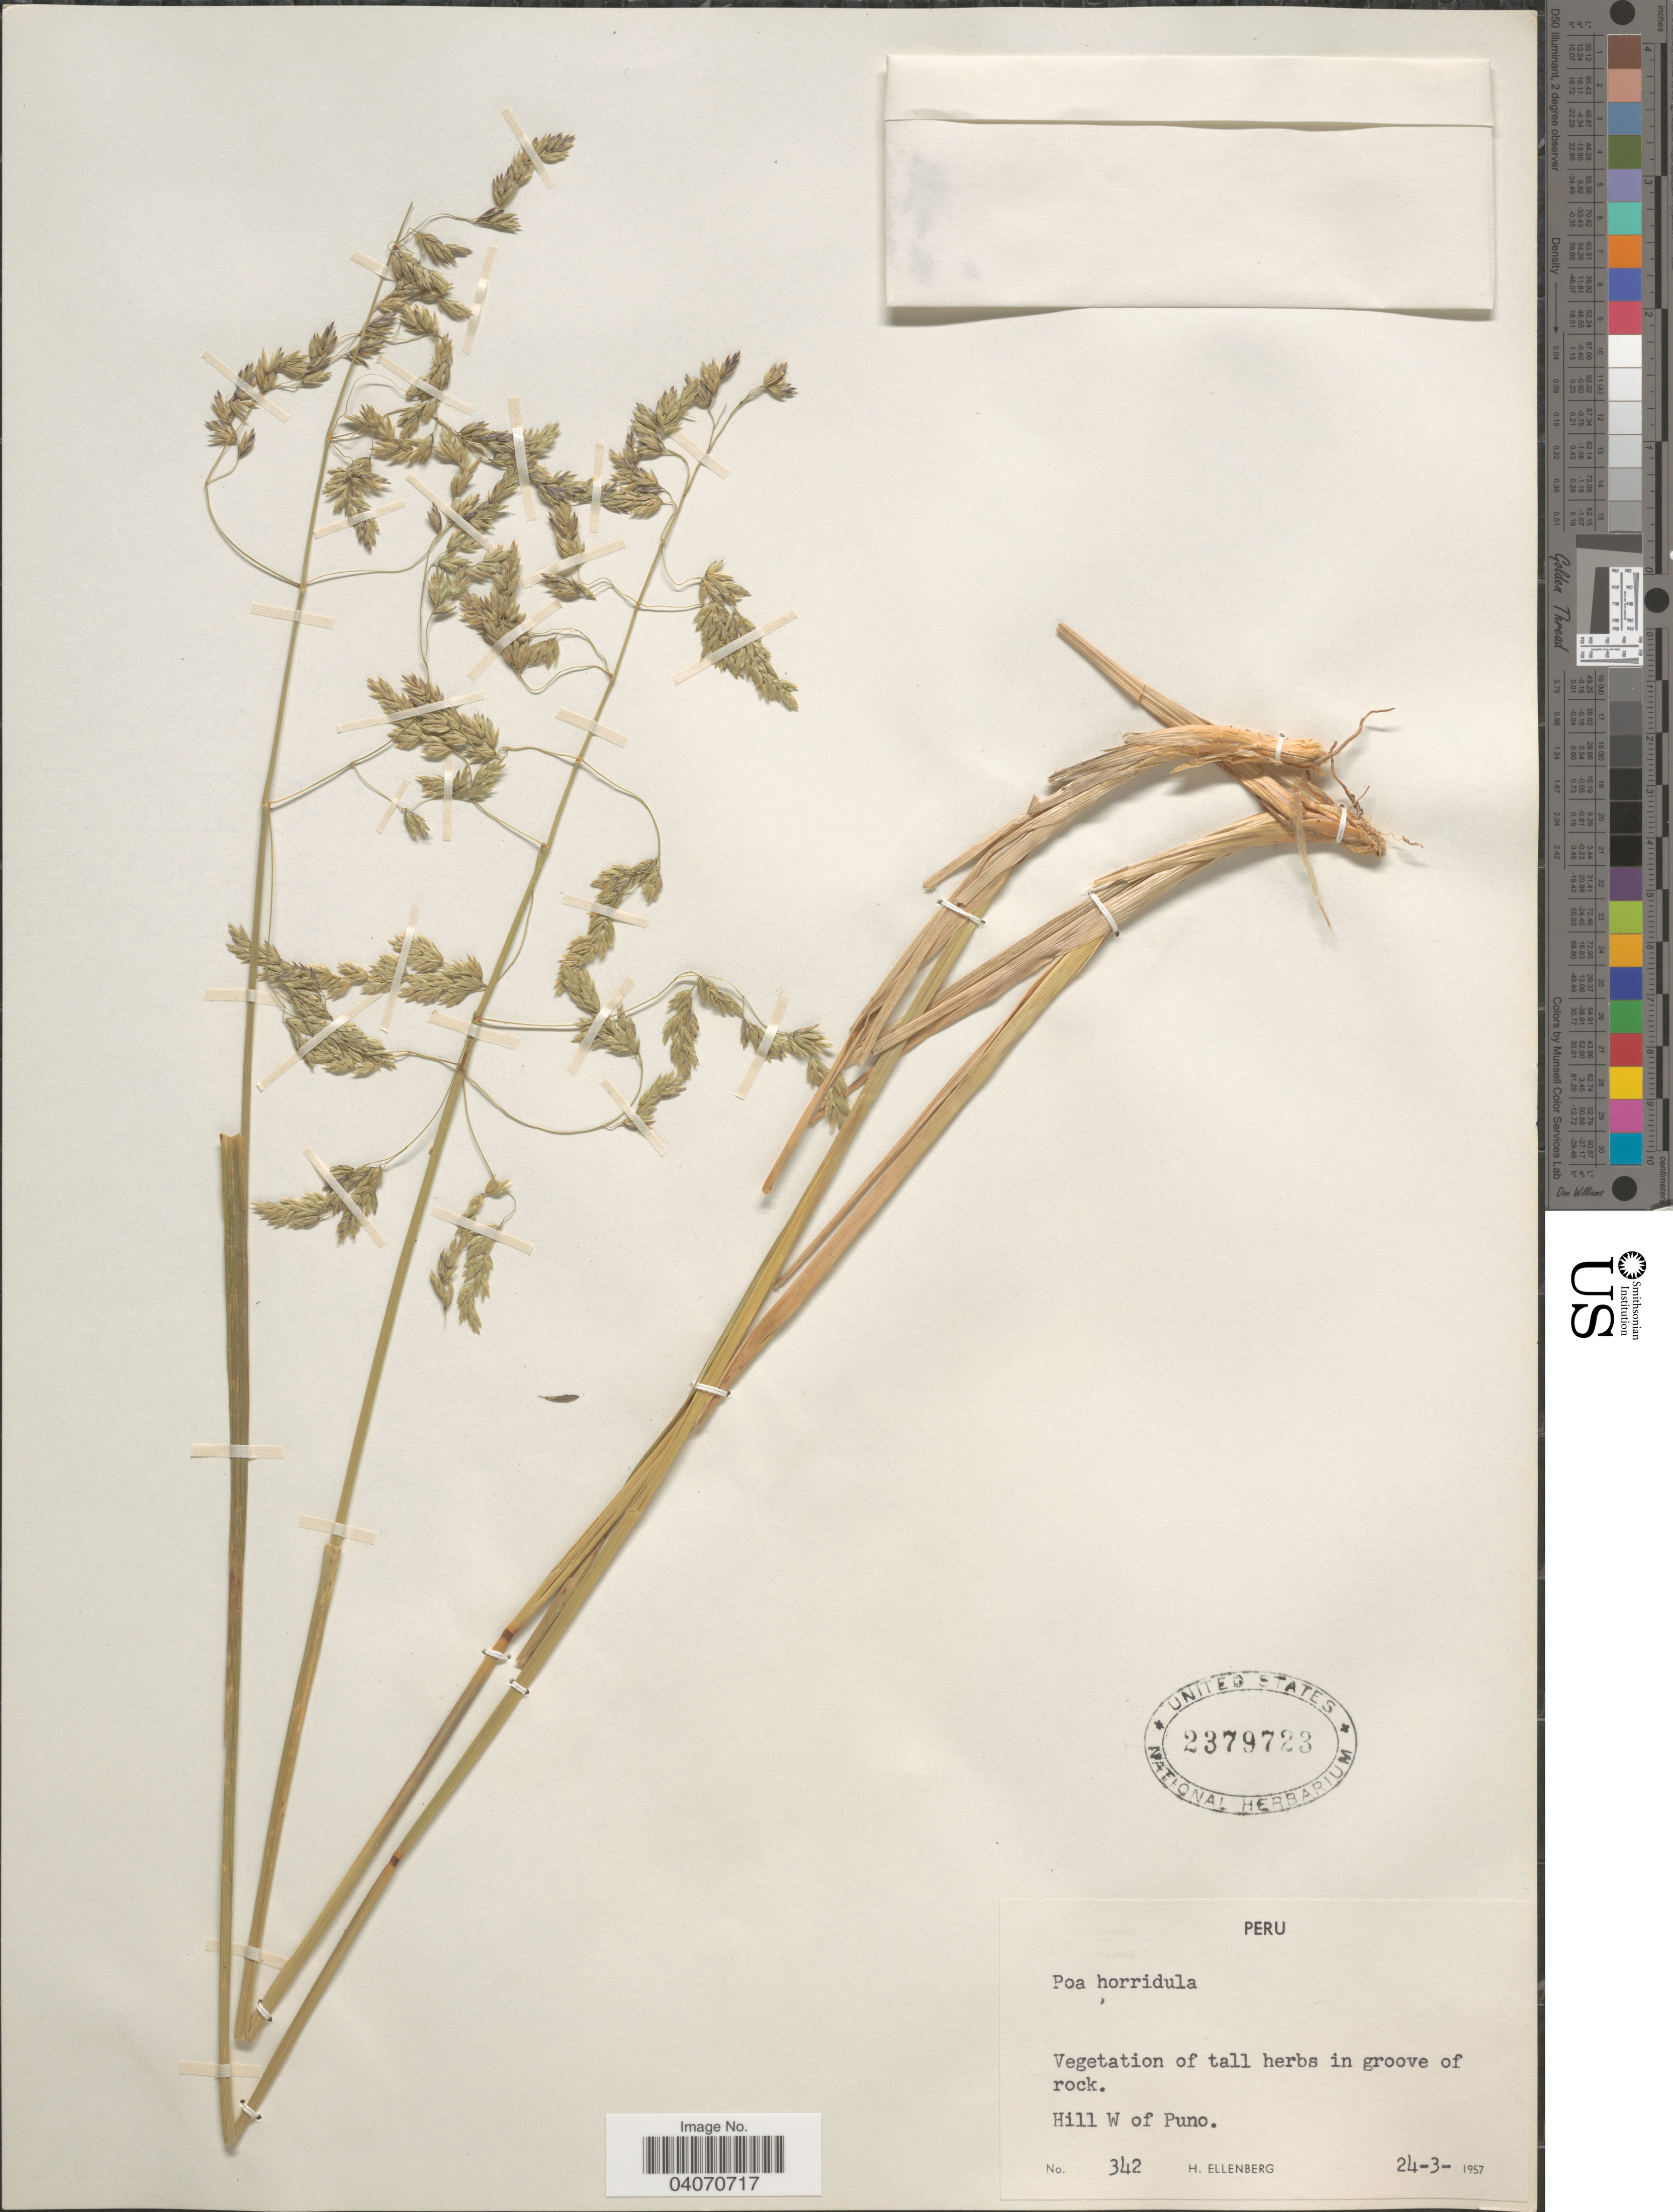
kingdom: Plantae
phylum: Tracheophyta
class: Liliopsida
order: Poales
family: Poaceae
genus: Poa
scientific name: Poa horridula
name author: Pilg.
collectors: H. Ellenberg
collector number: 342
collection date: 1957-03-24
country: Peru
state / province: Puno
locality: Hill W of Puno.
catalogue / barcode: US 2379723